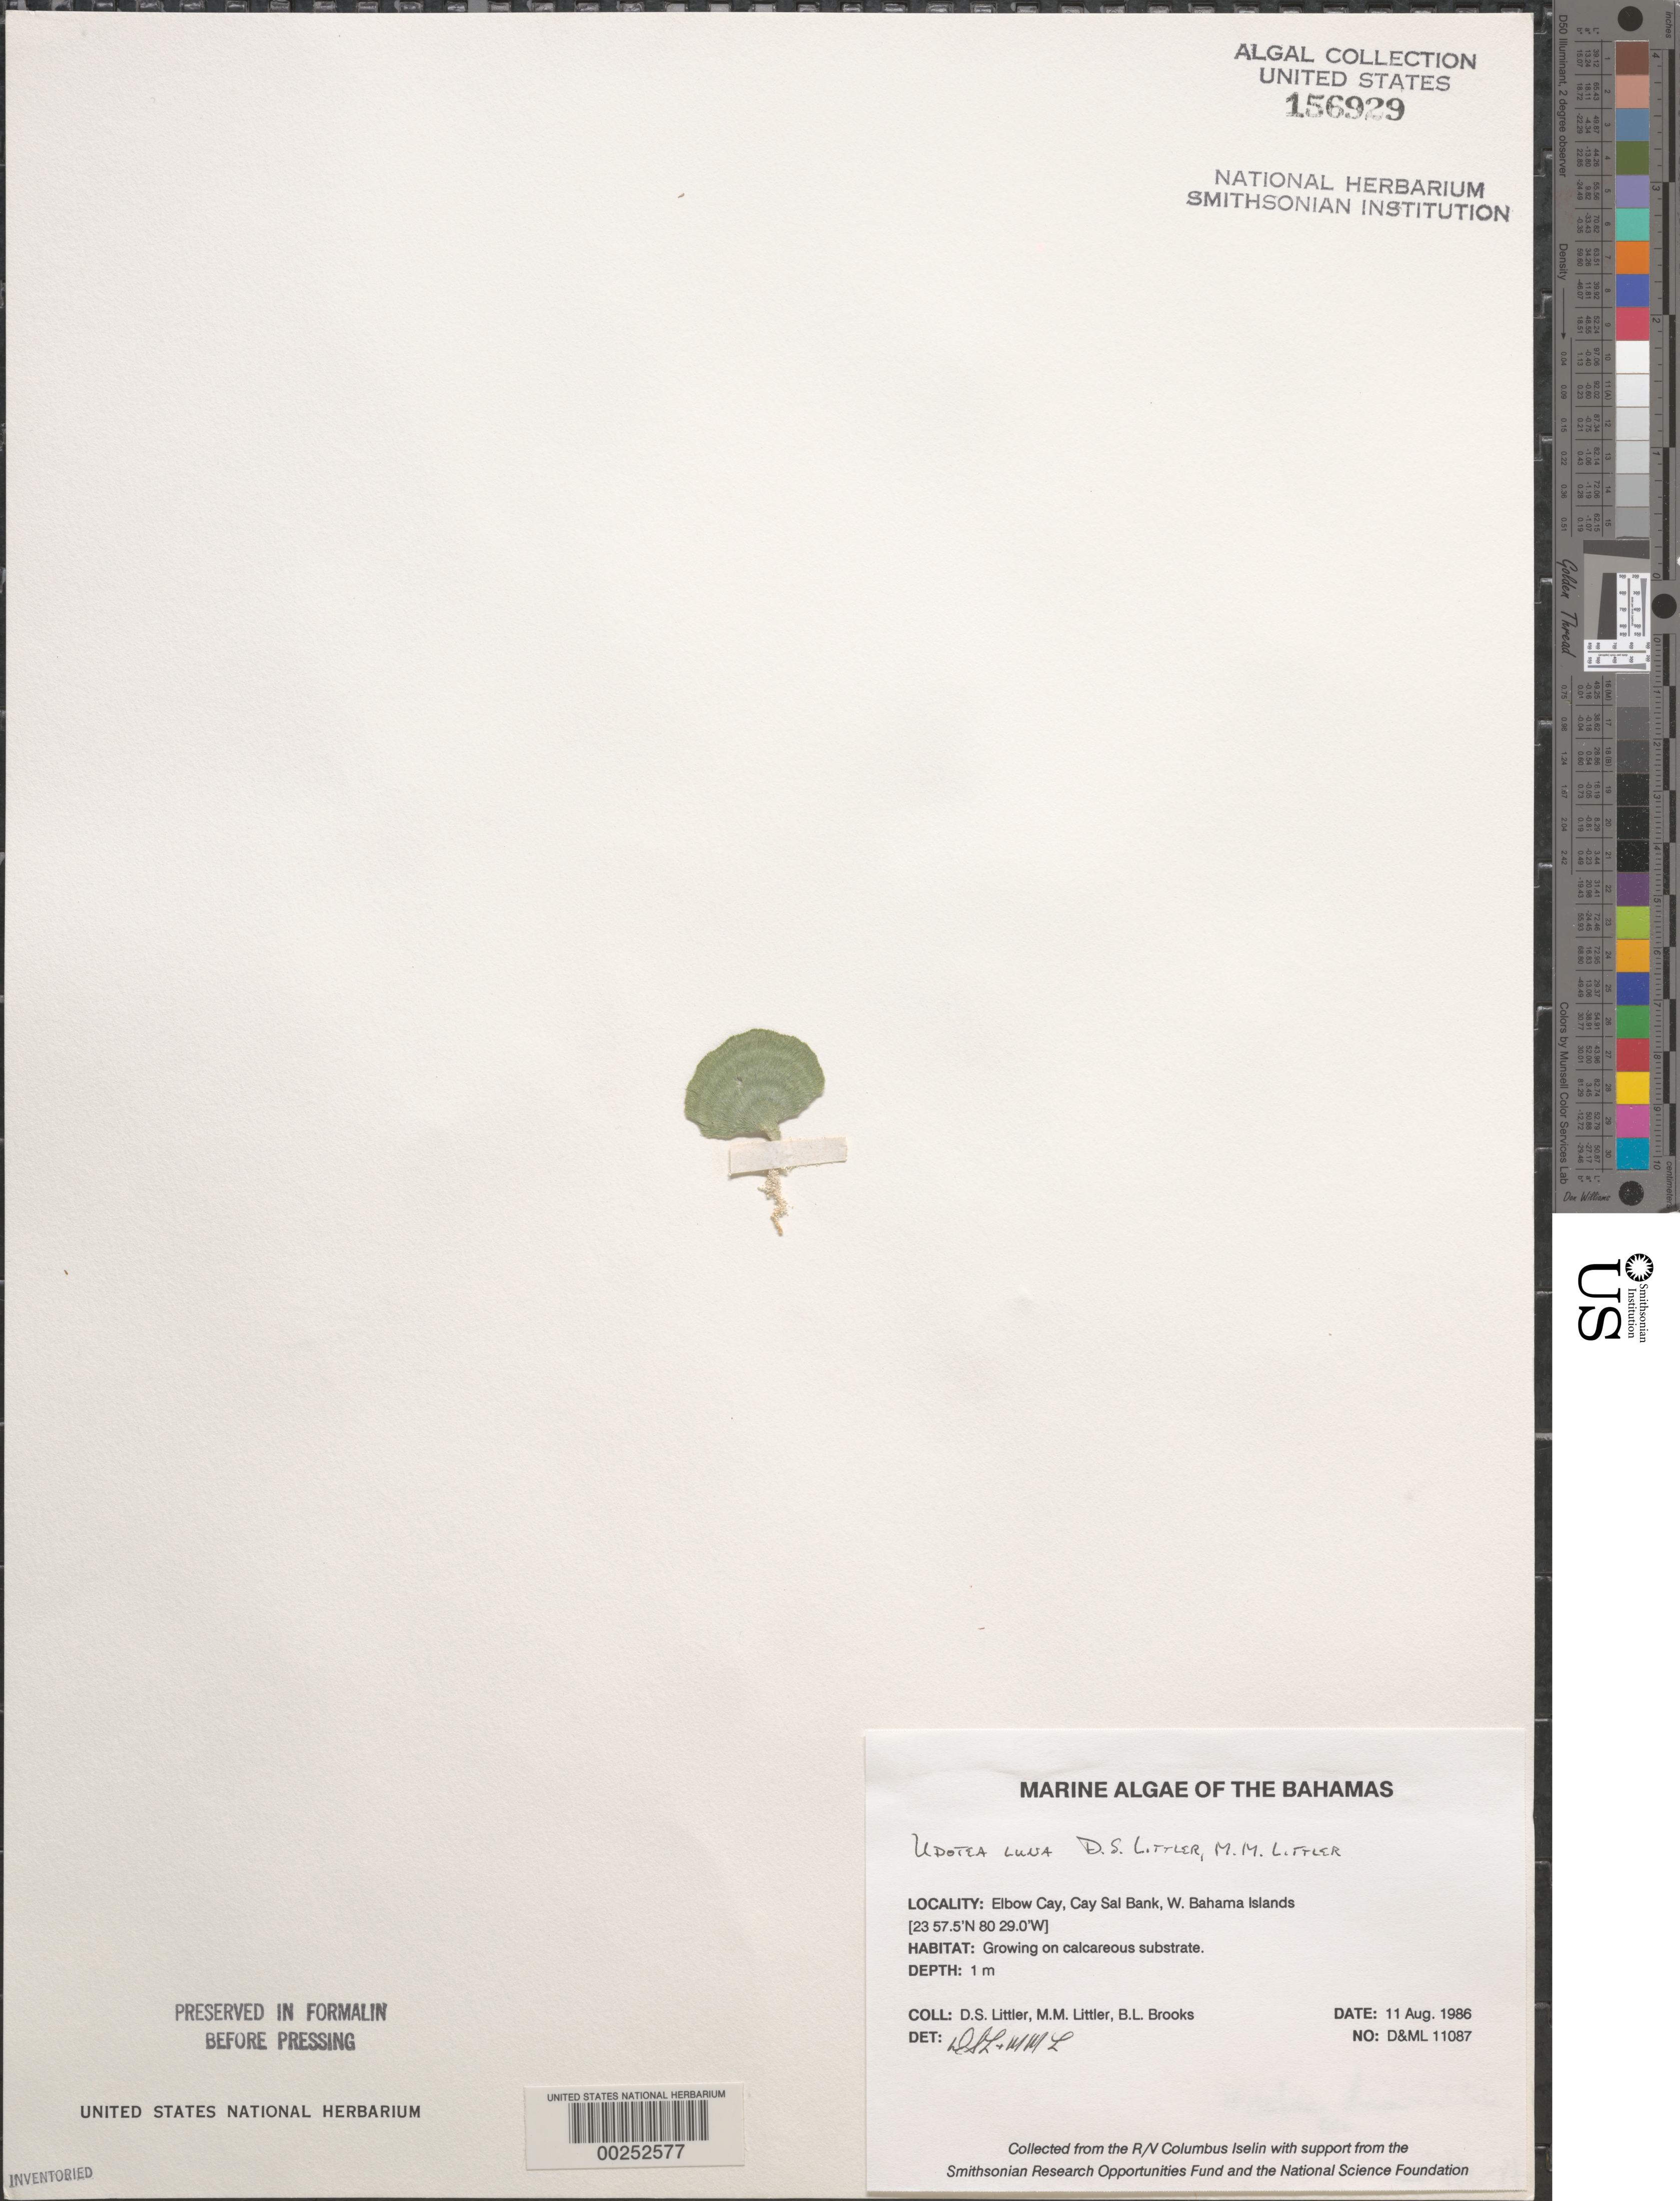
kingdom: Plantae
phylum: Chlorophyta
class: Ulvophyceae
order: Bryopsidales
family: Udoteaceae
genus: Udotea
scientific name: Udotea luna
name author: D.S. Littler & Littler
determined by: Littler, D. S.; Littler, M. M.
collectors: D. S. Littler, M. M. Littler & B. Brooks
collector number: D&ML 11087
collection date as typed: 11 Aug 1986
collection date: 1986-08-11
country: Bahamas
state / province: Bimini Banks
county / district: Bimini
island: Elbow Cay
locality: Cay Sal Banks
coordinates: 23 57.5'N, 80 29.0'W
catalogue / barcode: US 156929